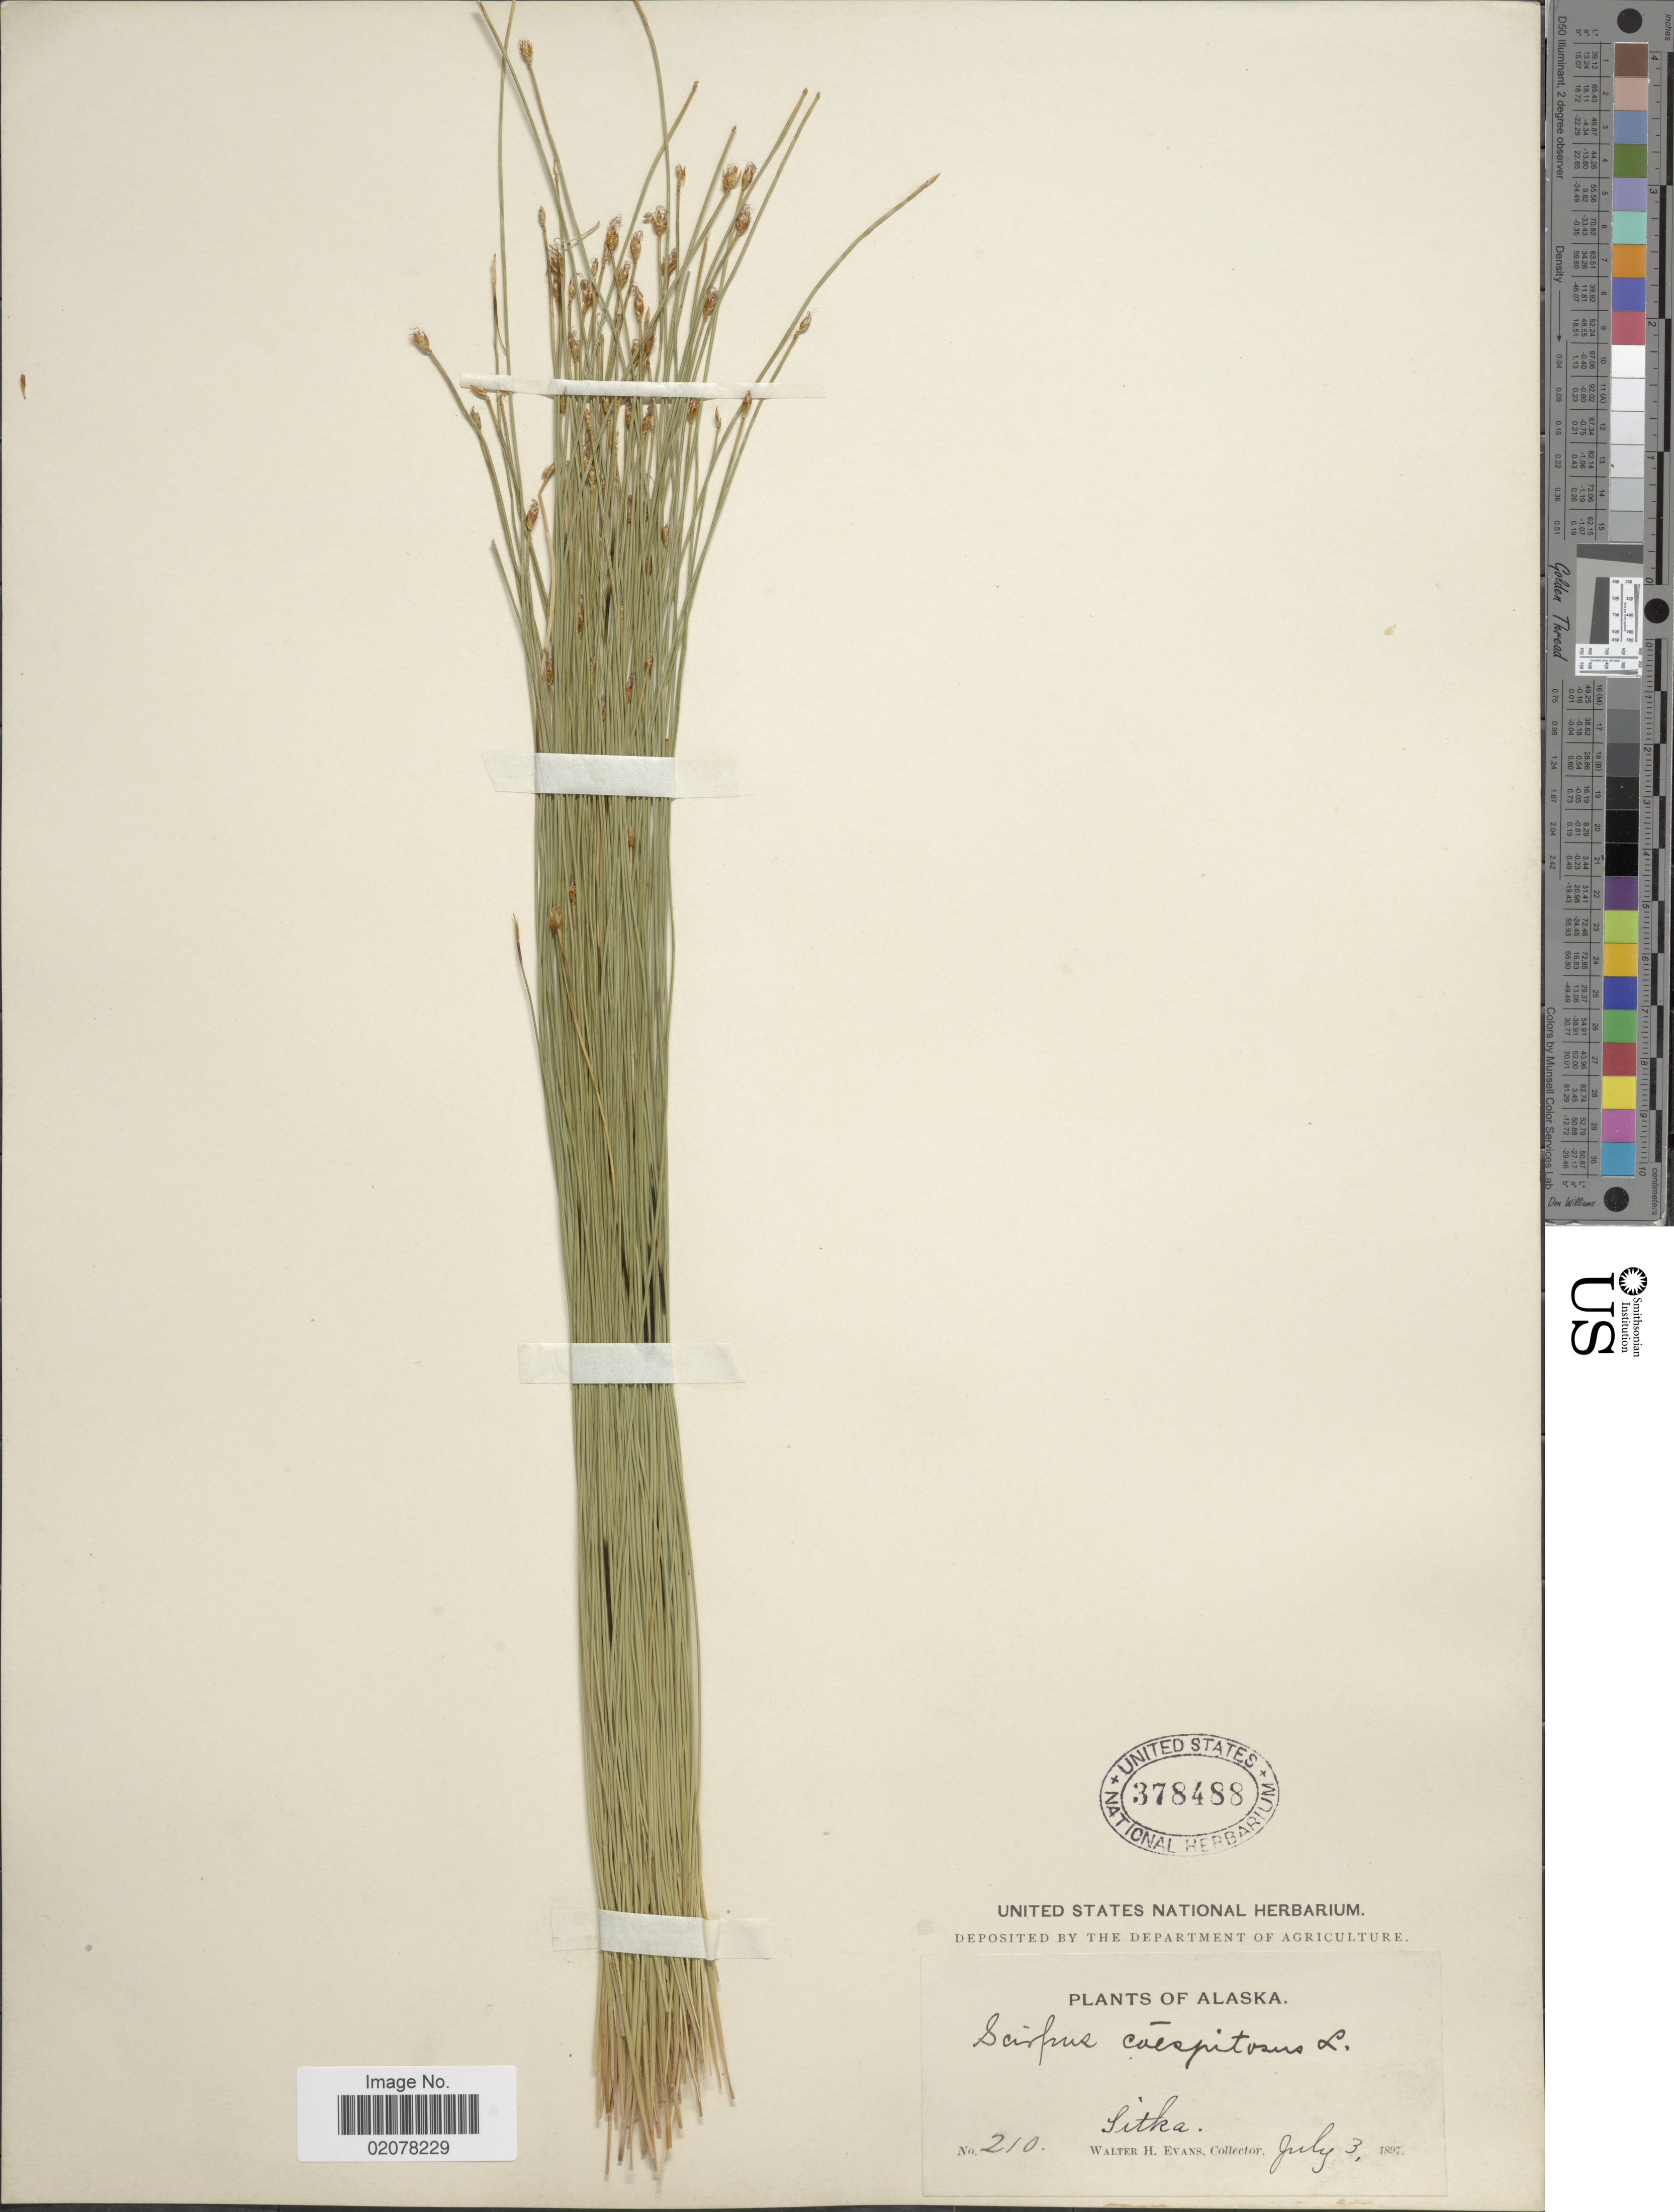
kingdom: Plantae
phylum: Tracheophyta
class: Liliopsida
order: Poales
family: Cyperaceae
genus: Trichophorum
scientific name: Trichophorum cespitosum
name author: (L.) Hartm.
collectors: W. H. Evans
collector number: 210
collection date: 1897-07-03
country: United States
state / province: Alaska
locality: Sitka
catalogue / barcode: US 378488